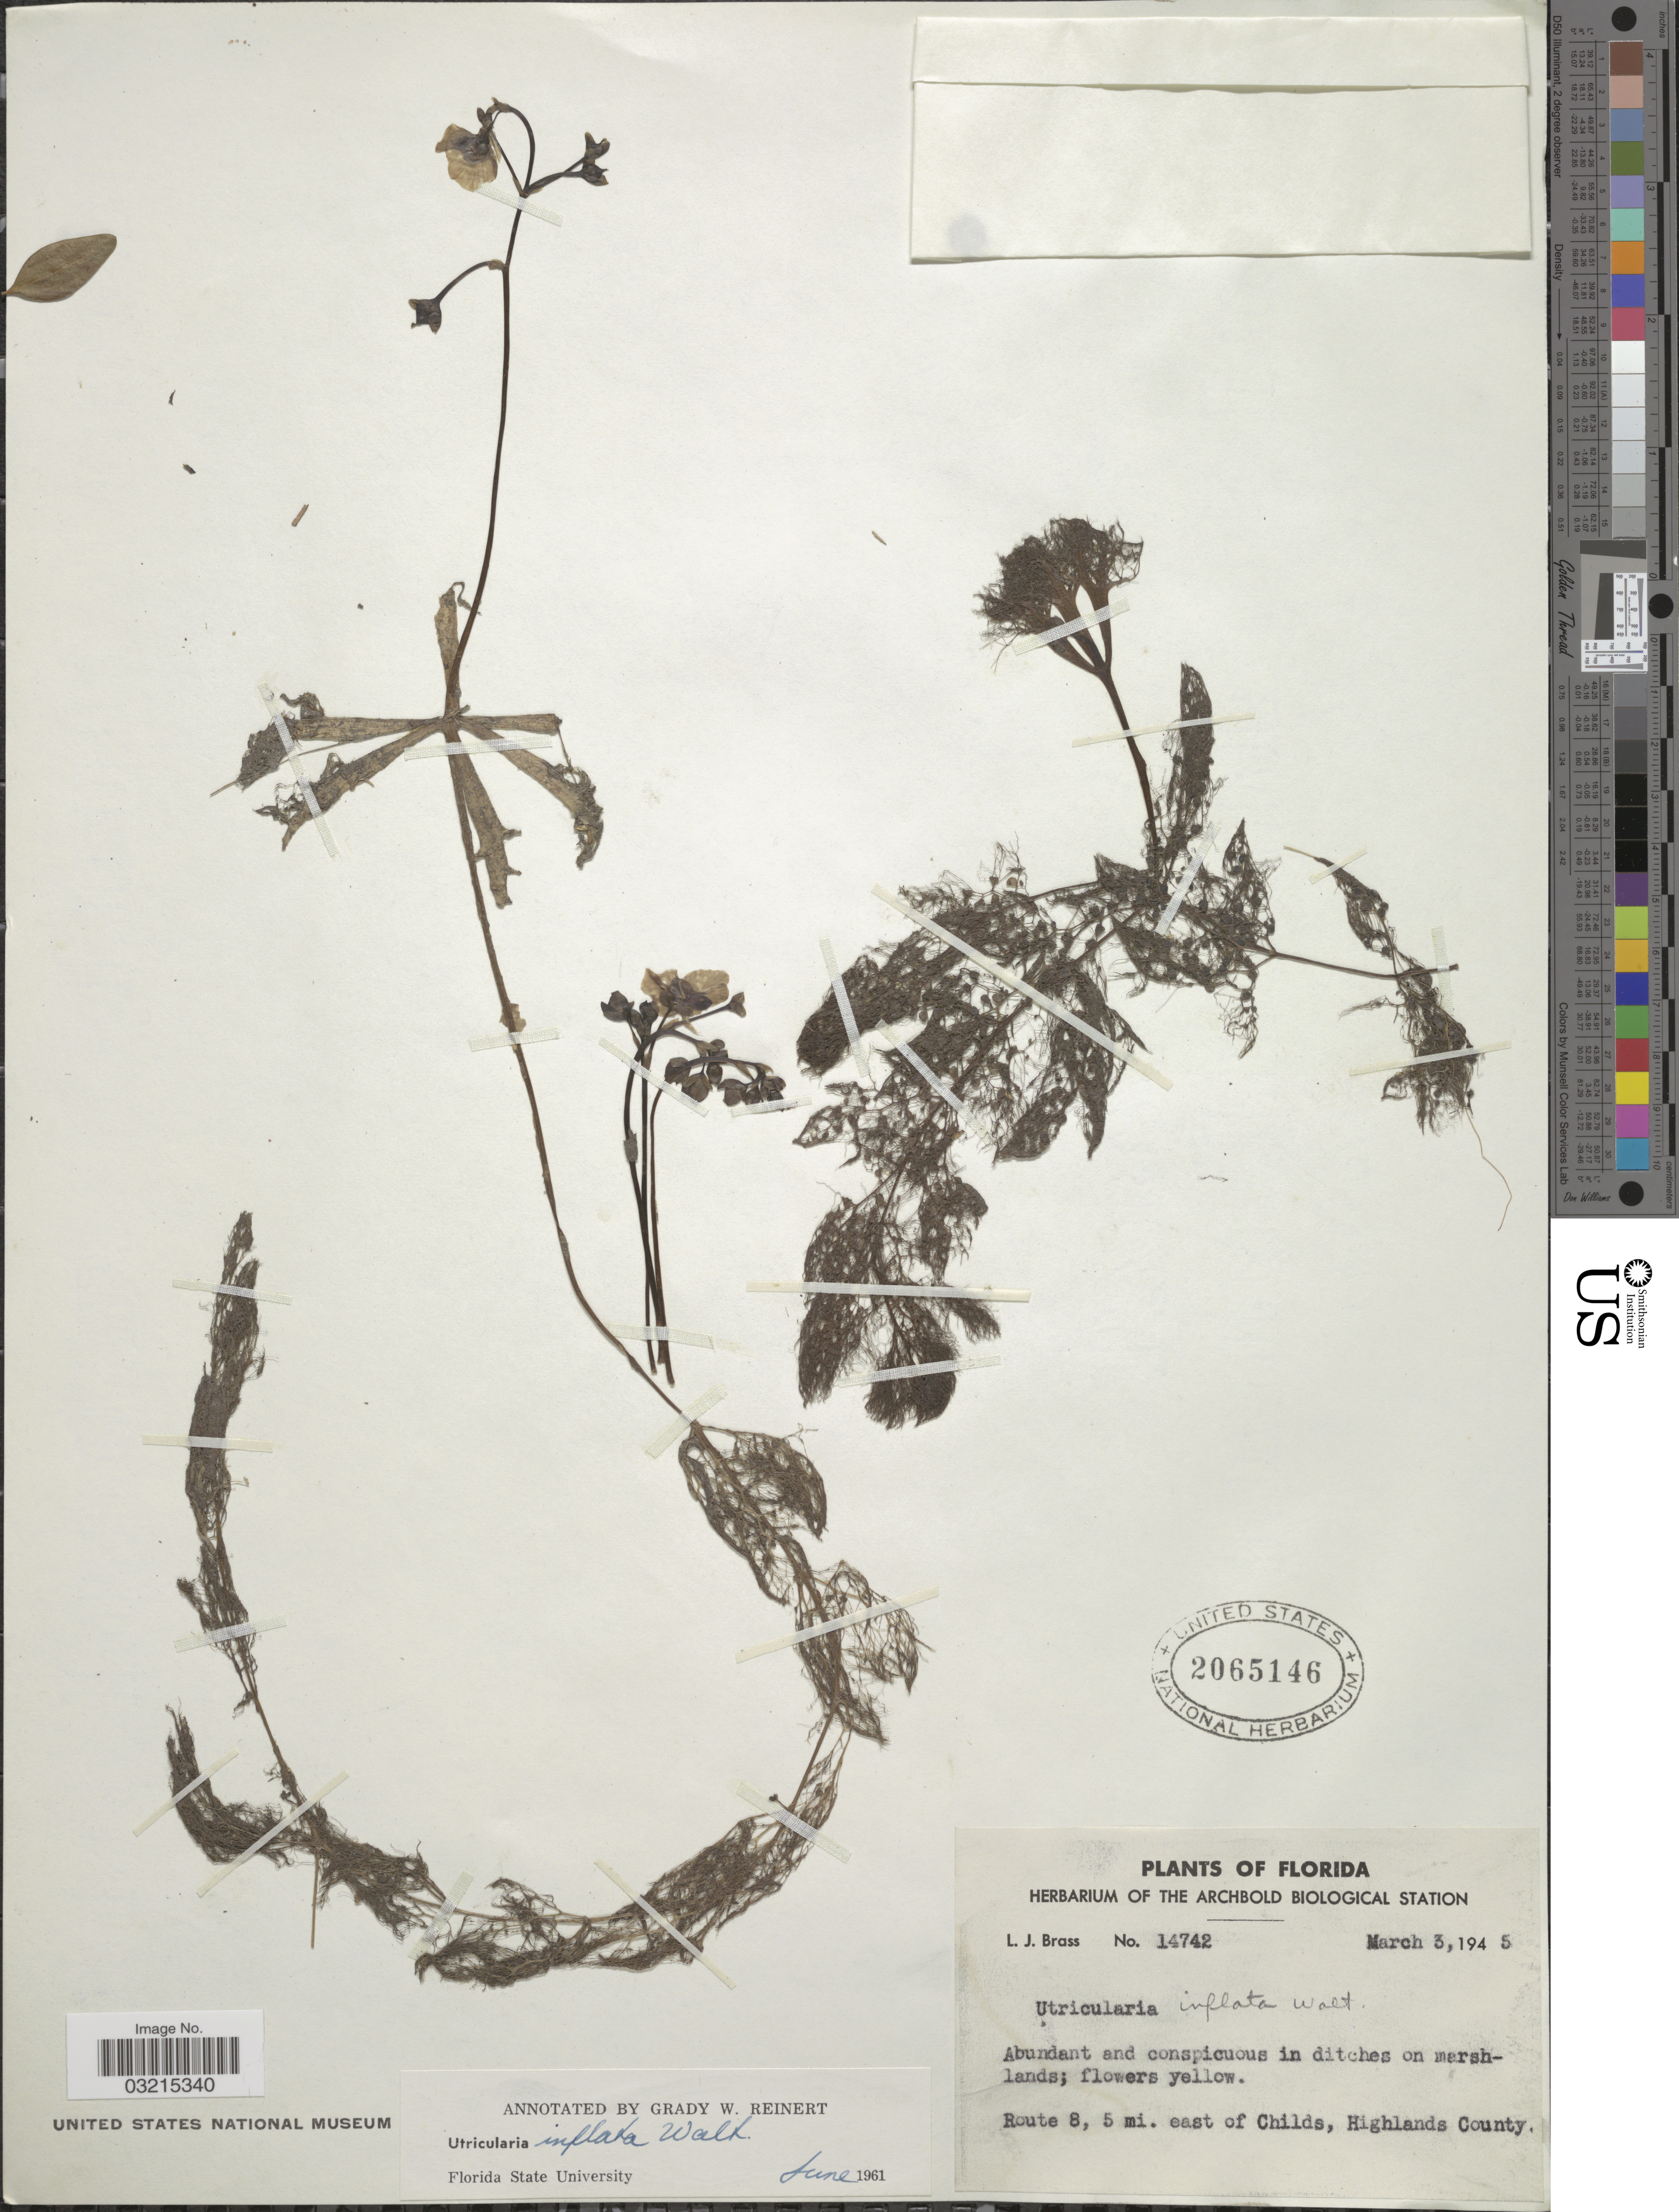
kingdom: Plantae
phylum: Tracheophyta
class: Magnoliopsida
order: Lamiales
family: Lentibulariaceae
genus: Utricularia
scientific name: Utricularia inflata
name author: Walter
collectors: L. J. Brass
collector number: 14742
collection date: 1945-03-03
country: United States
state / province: Florida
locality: Route 8, 5 mi. east of Childs, Highlands County.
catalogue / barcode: US 2065146